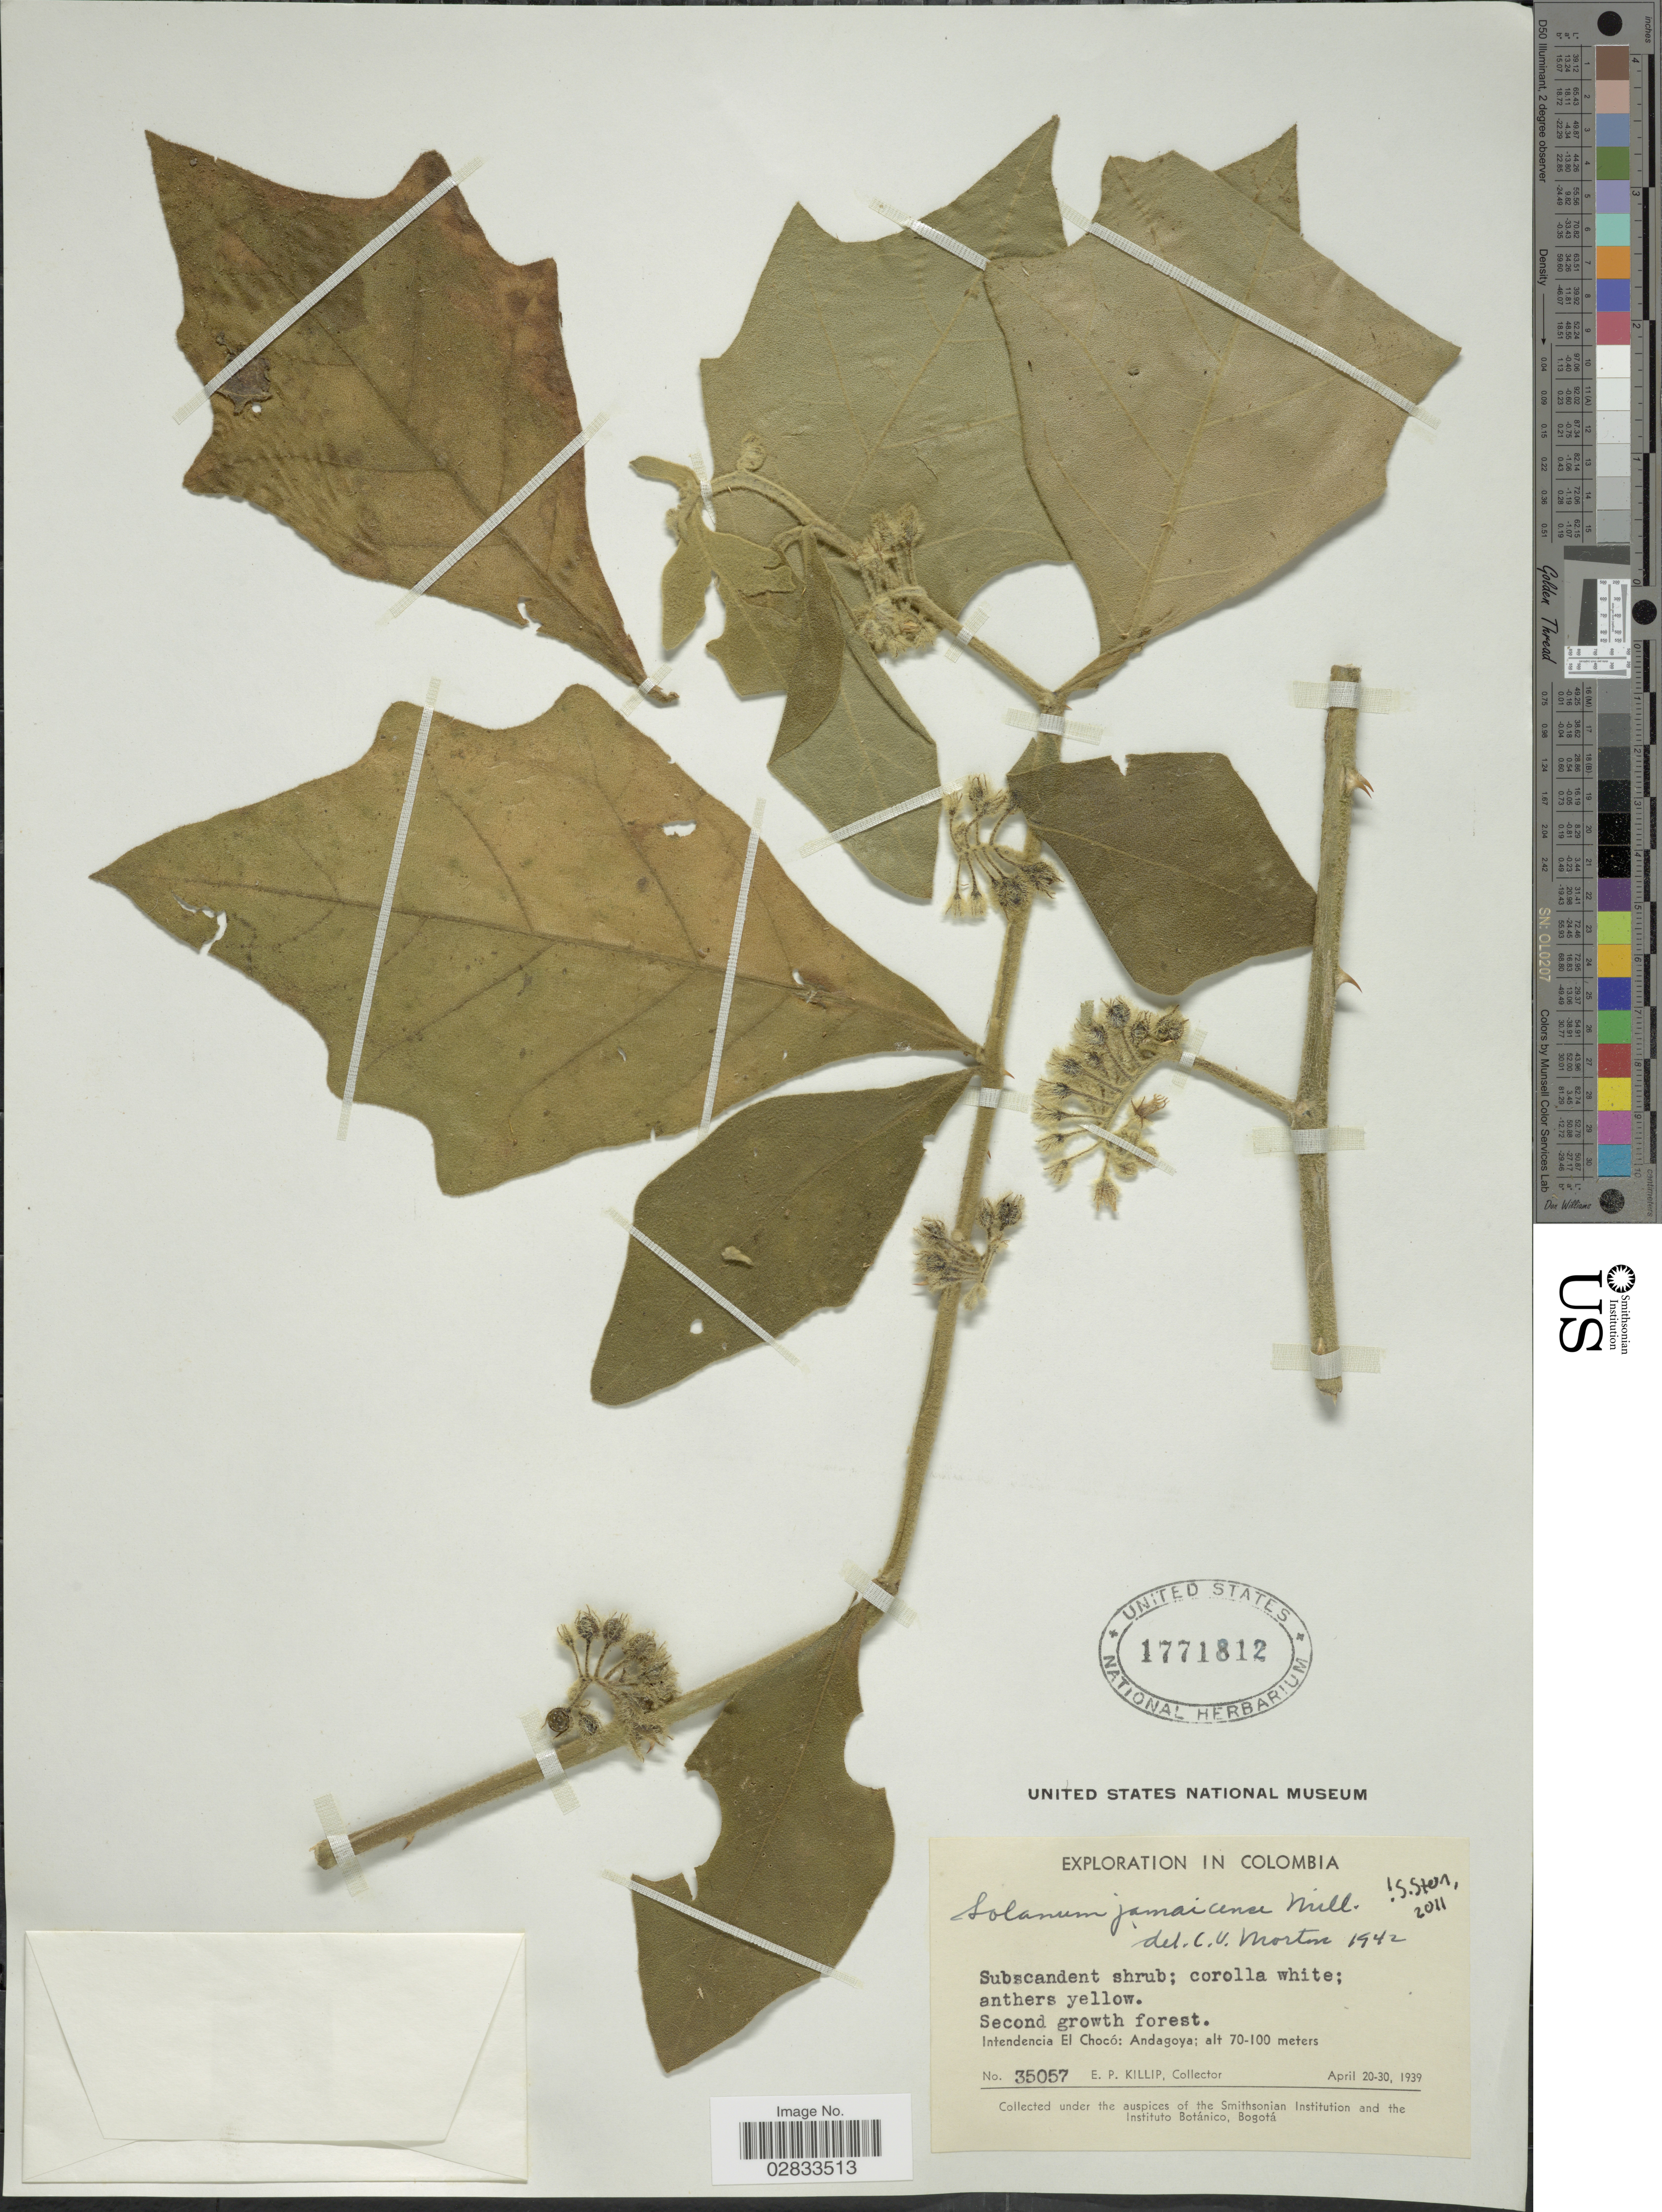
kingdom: Plantae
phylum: Tracheophyta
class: Magnoliopsida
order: Solanales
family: Solanaceae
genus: Solanum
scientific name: Solanum jamaicense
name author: Mill.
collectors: E. P. Killip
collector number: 35057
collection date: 1939-04-20/1939-04-30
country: Colombia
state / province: Chocó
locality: Intendencia El Chocó: Andagoya.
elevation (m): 70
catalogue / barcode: US 1771812